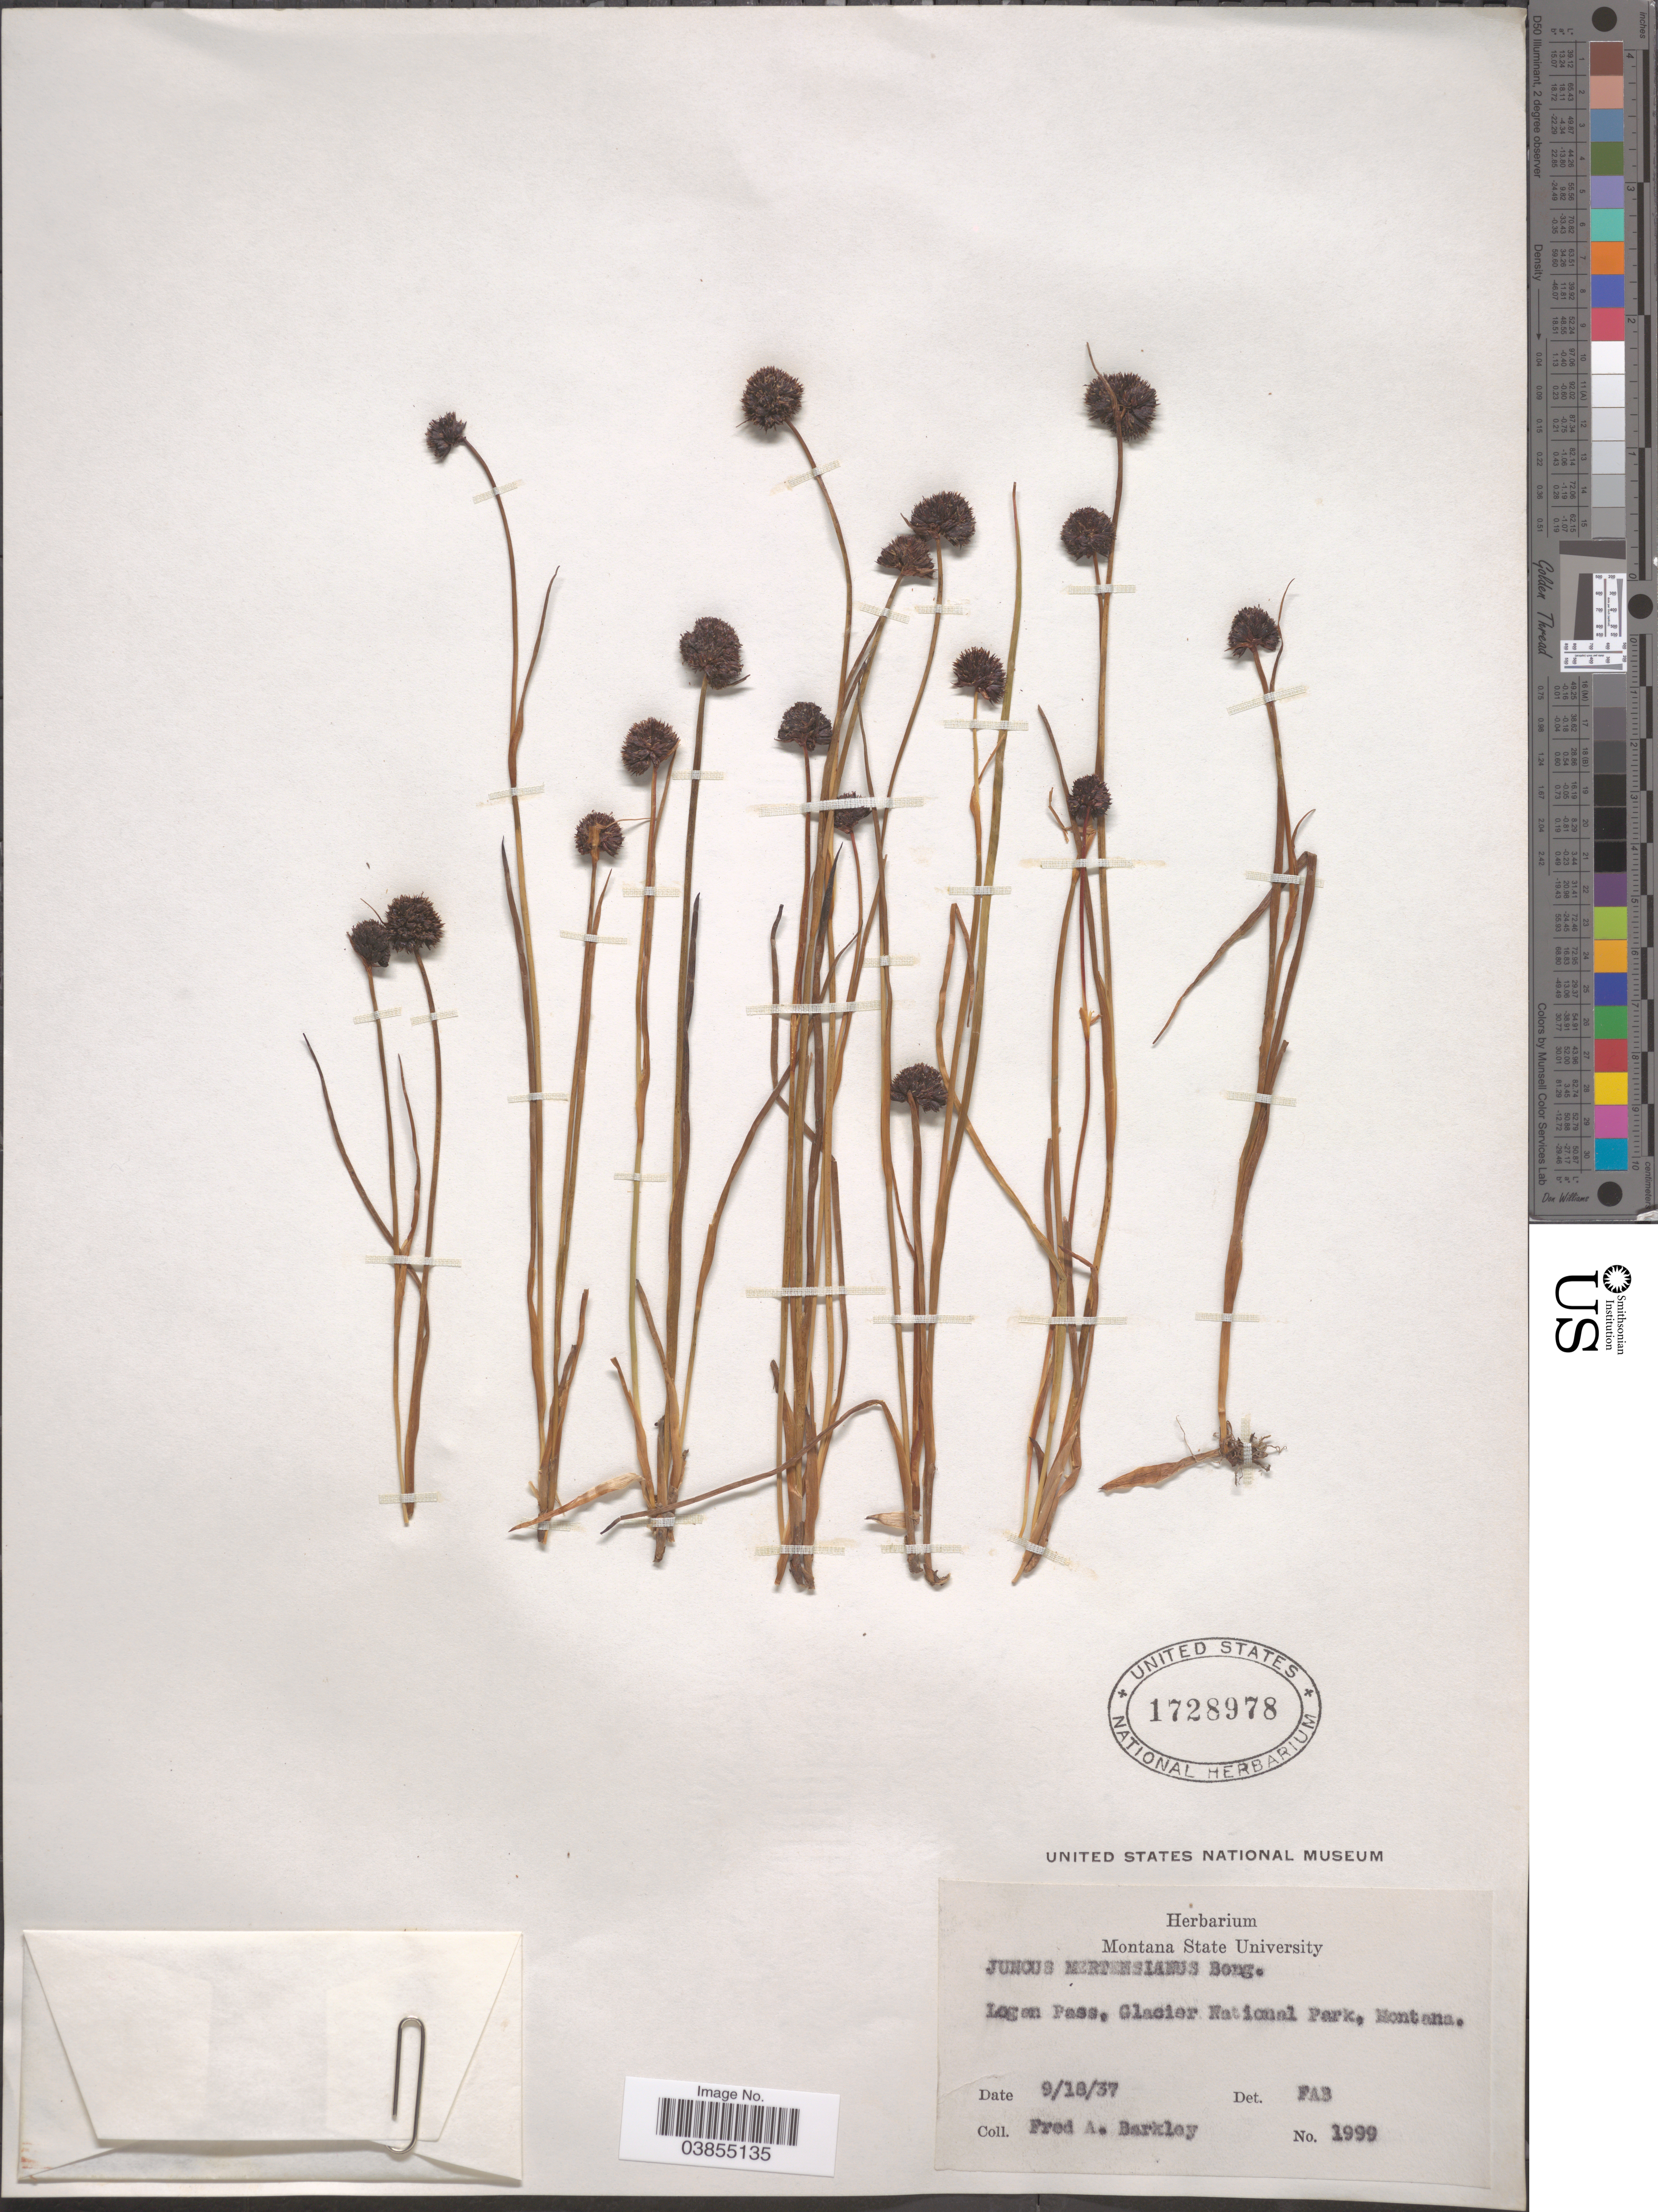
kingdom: Plantae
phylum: Tracheophyta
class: Liliopsida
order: Poales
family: Juncaceae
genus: Juncus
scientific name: Juncus mertensianus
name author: Bong.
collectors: F. A. Barkley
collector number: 1999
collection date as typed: Transcribed d/m/y: 18/9/37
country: United States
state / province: Montana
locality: Logan Pass, Glacier National Park.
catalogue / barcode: US 1728978